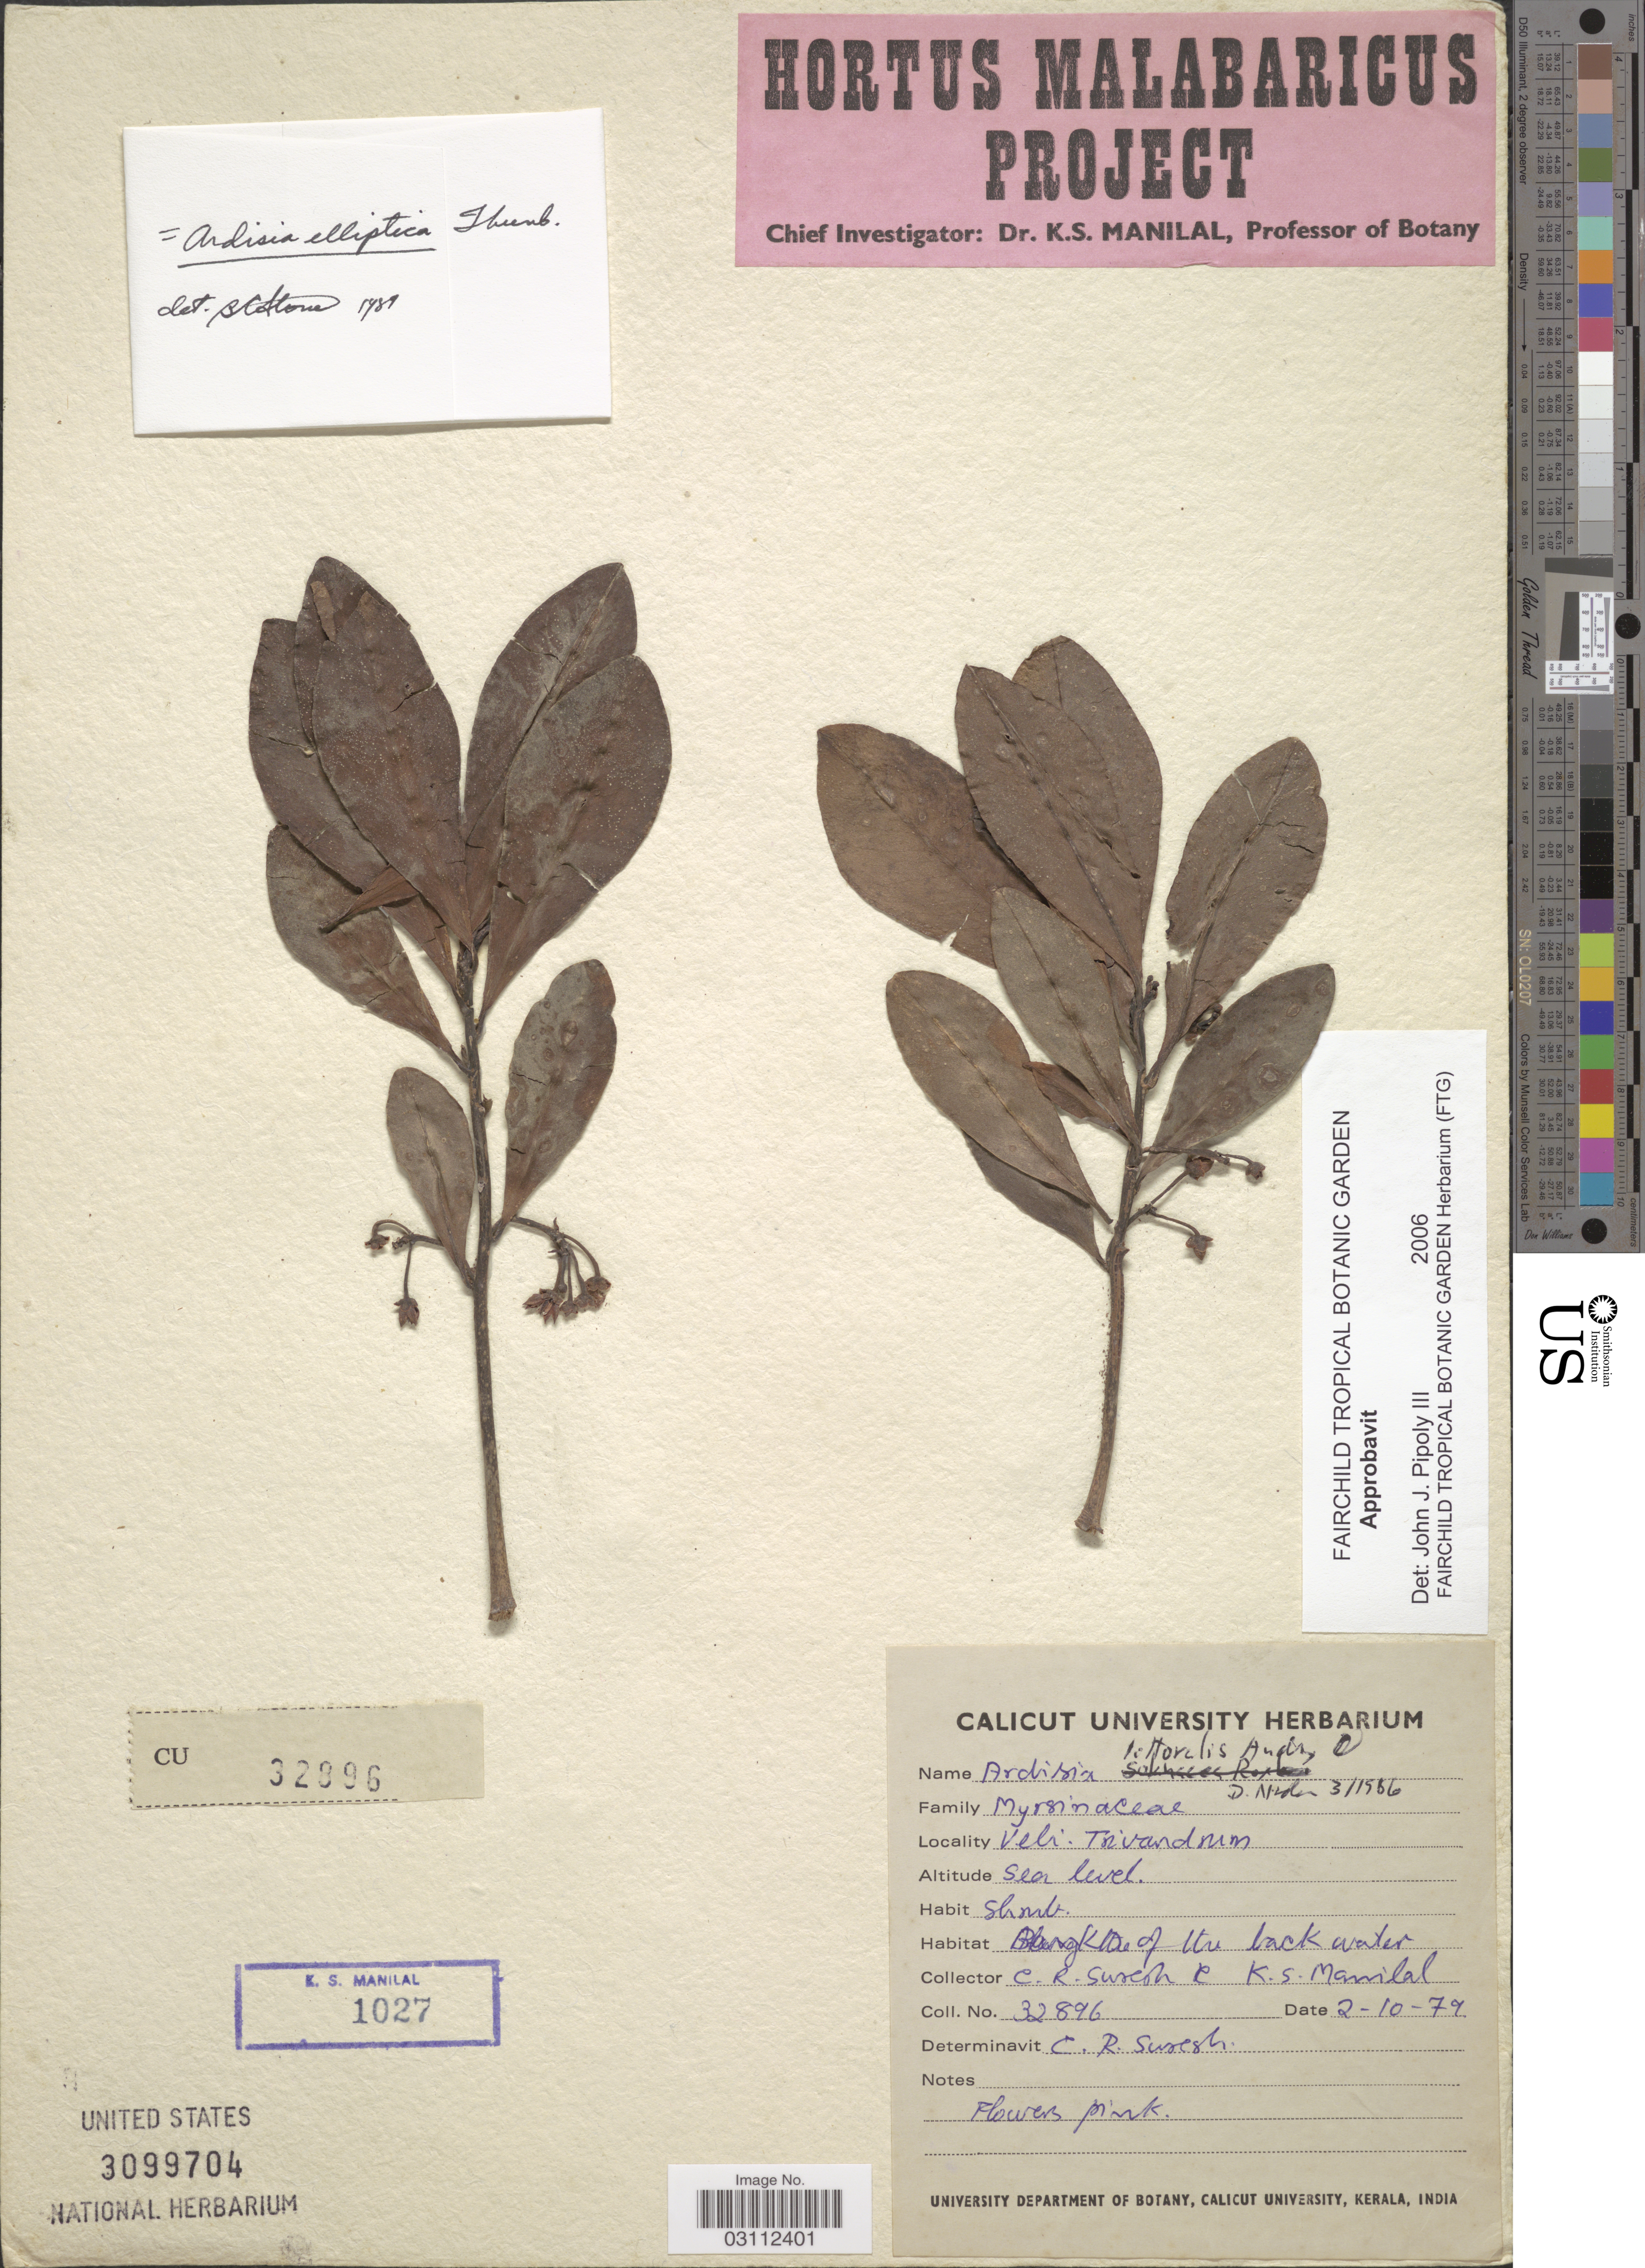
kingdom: Plantae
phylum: Tracheophyta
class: Magnoliopsida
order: Ericales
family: Primulaceae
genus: Ardisia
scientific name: Ardisia elliptica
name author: Thunb.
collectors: C. Suresh & K. Manilal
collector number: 32896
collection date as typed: Transcribed d/m/y: 2/10/79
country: India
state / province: Kerala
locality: Veli. Trivandrum. Banks of the back water.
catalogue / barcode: US 3099704